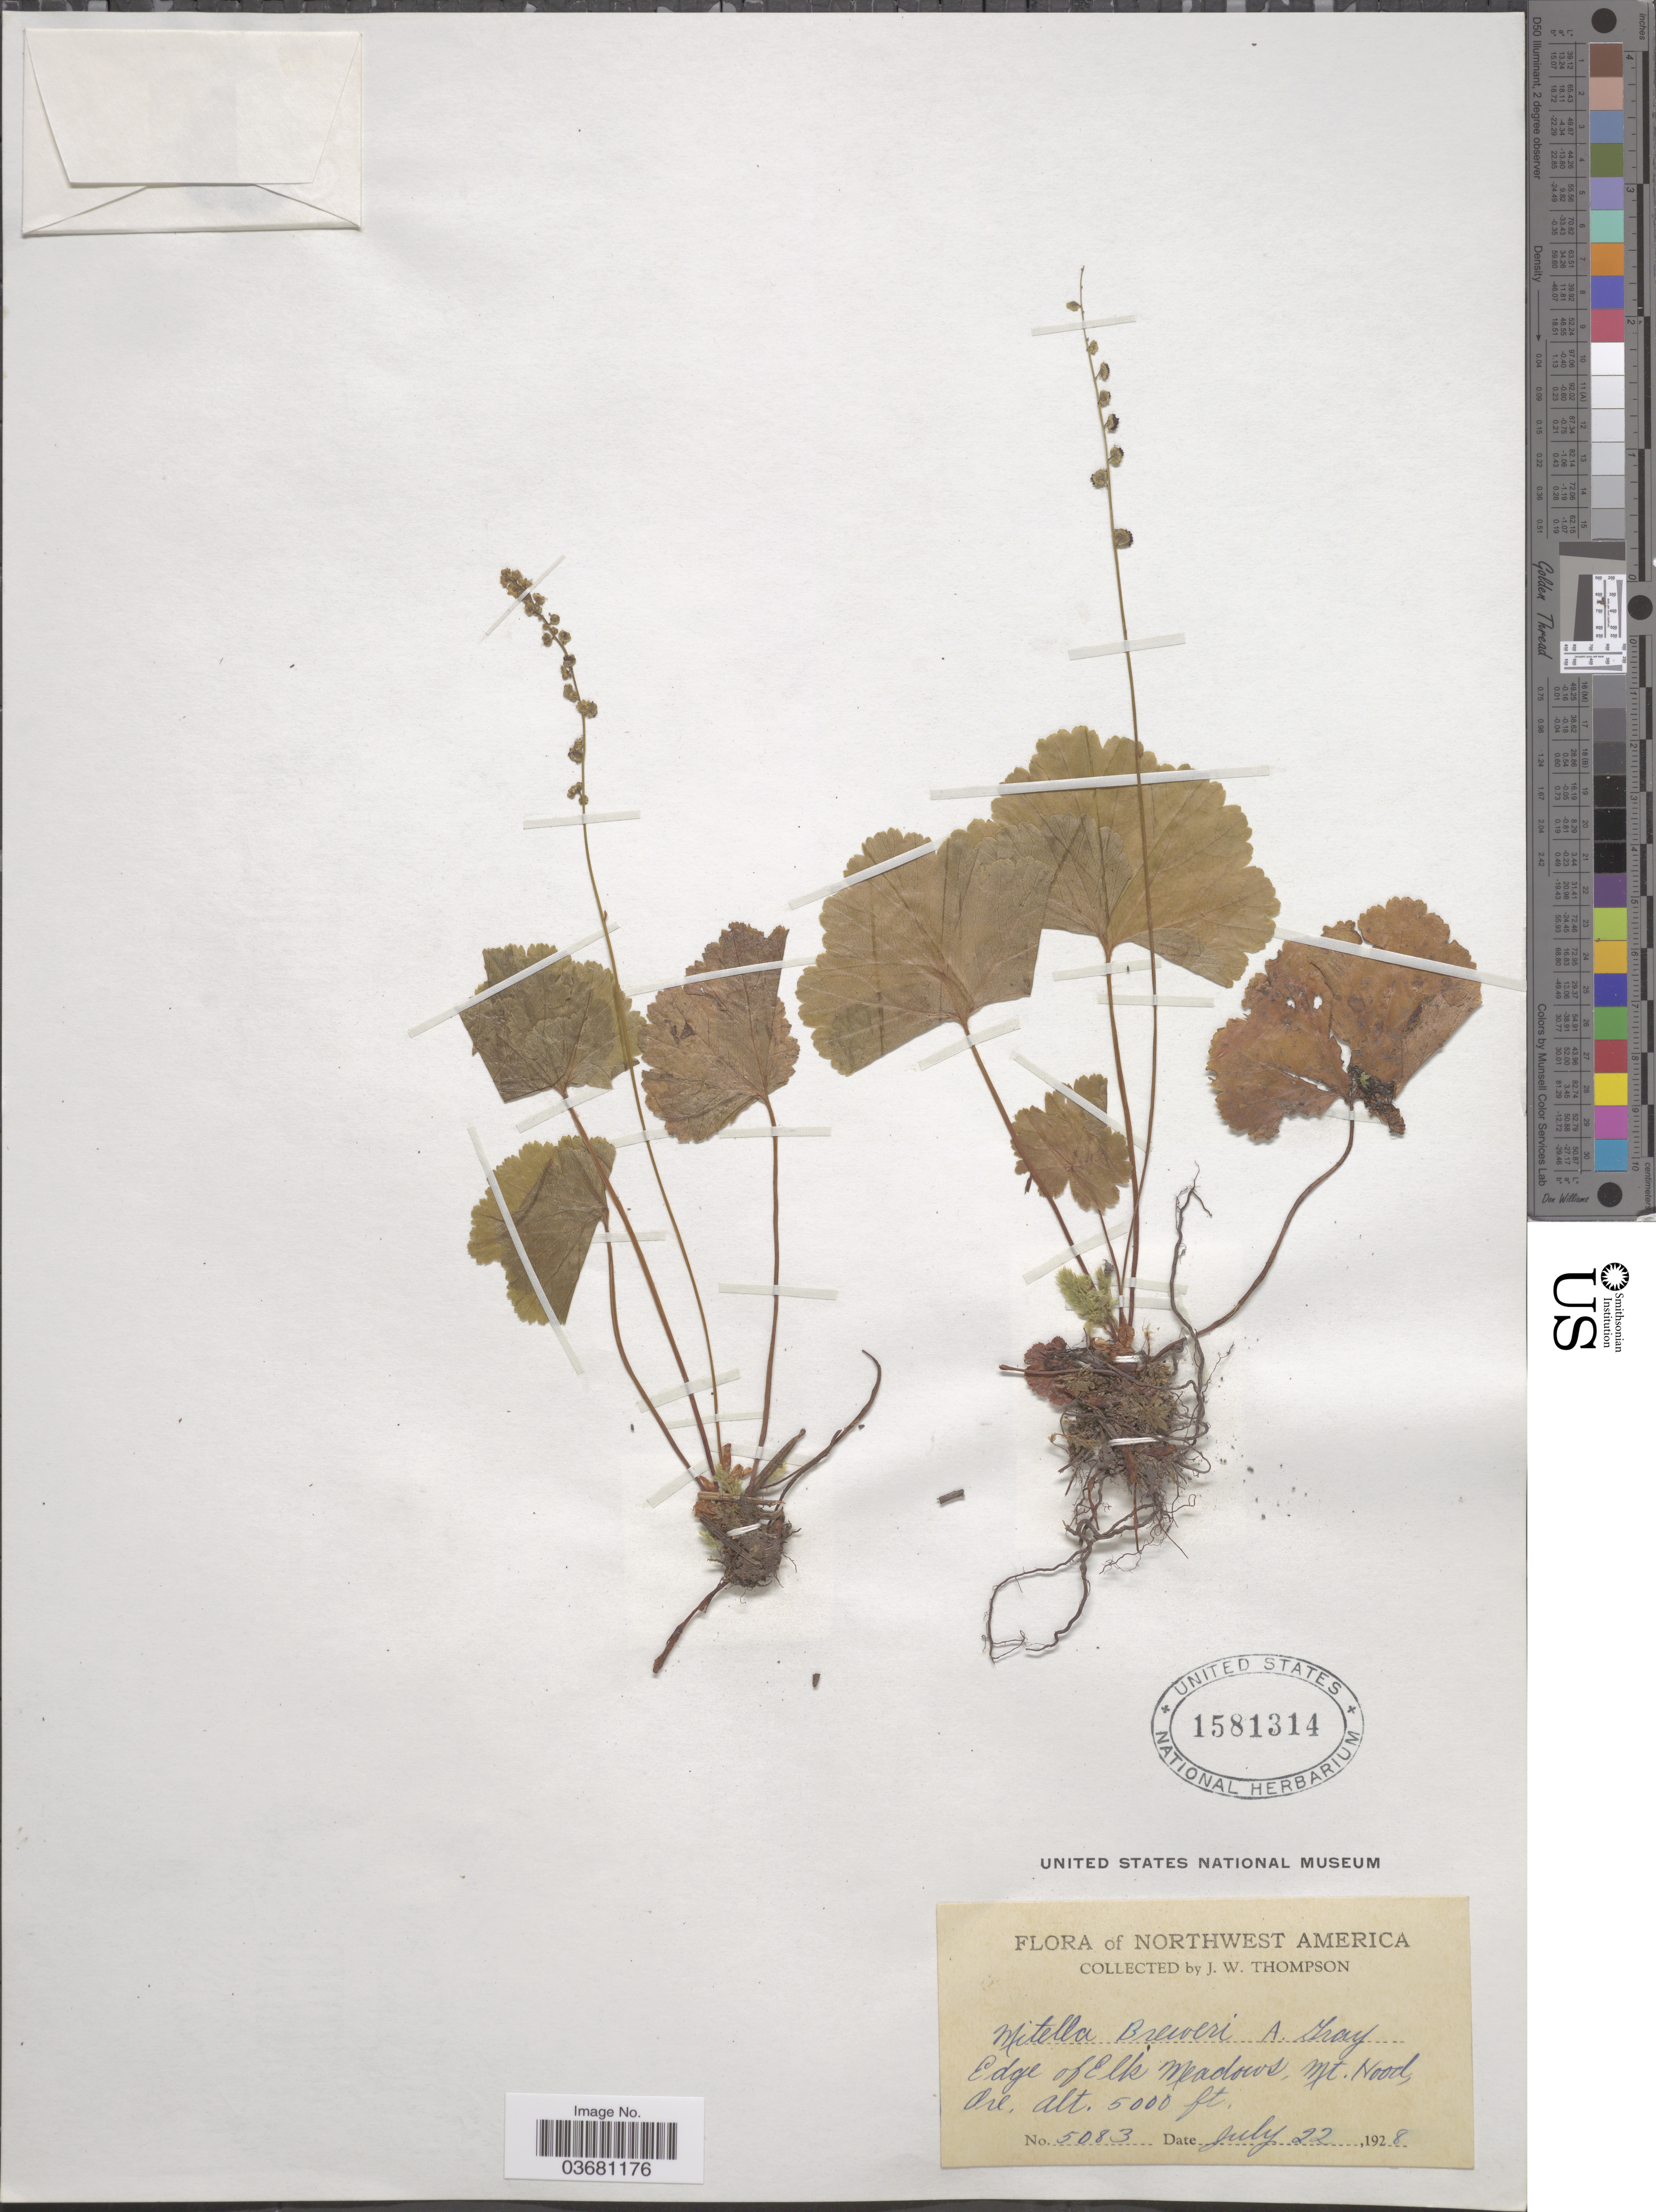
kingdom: Plantae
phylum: Tracheophyta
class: Magnoliopsida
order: Saxifragales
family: Saxifragaceae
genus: Mitella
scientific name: Mitella breweri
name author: A. Gray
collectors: J. Thompson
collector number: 5083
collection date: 1928-07-22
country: United States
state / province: Oregon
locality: Edge of Elk Meadows, Mt. Nood.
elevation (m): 1524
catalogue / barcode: US 1581314